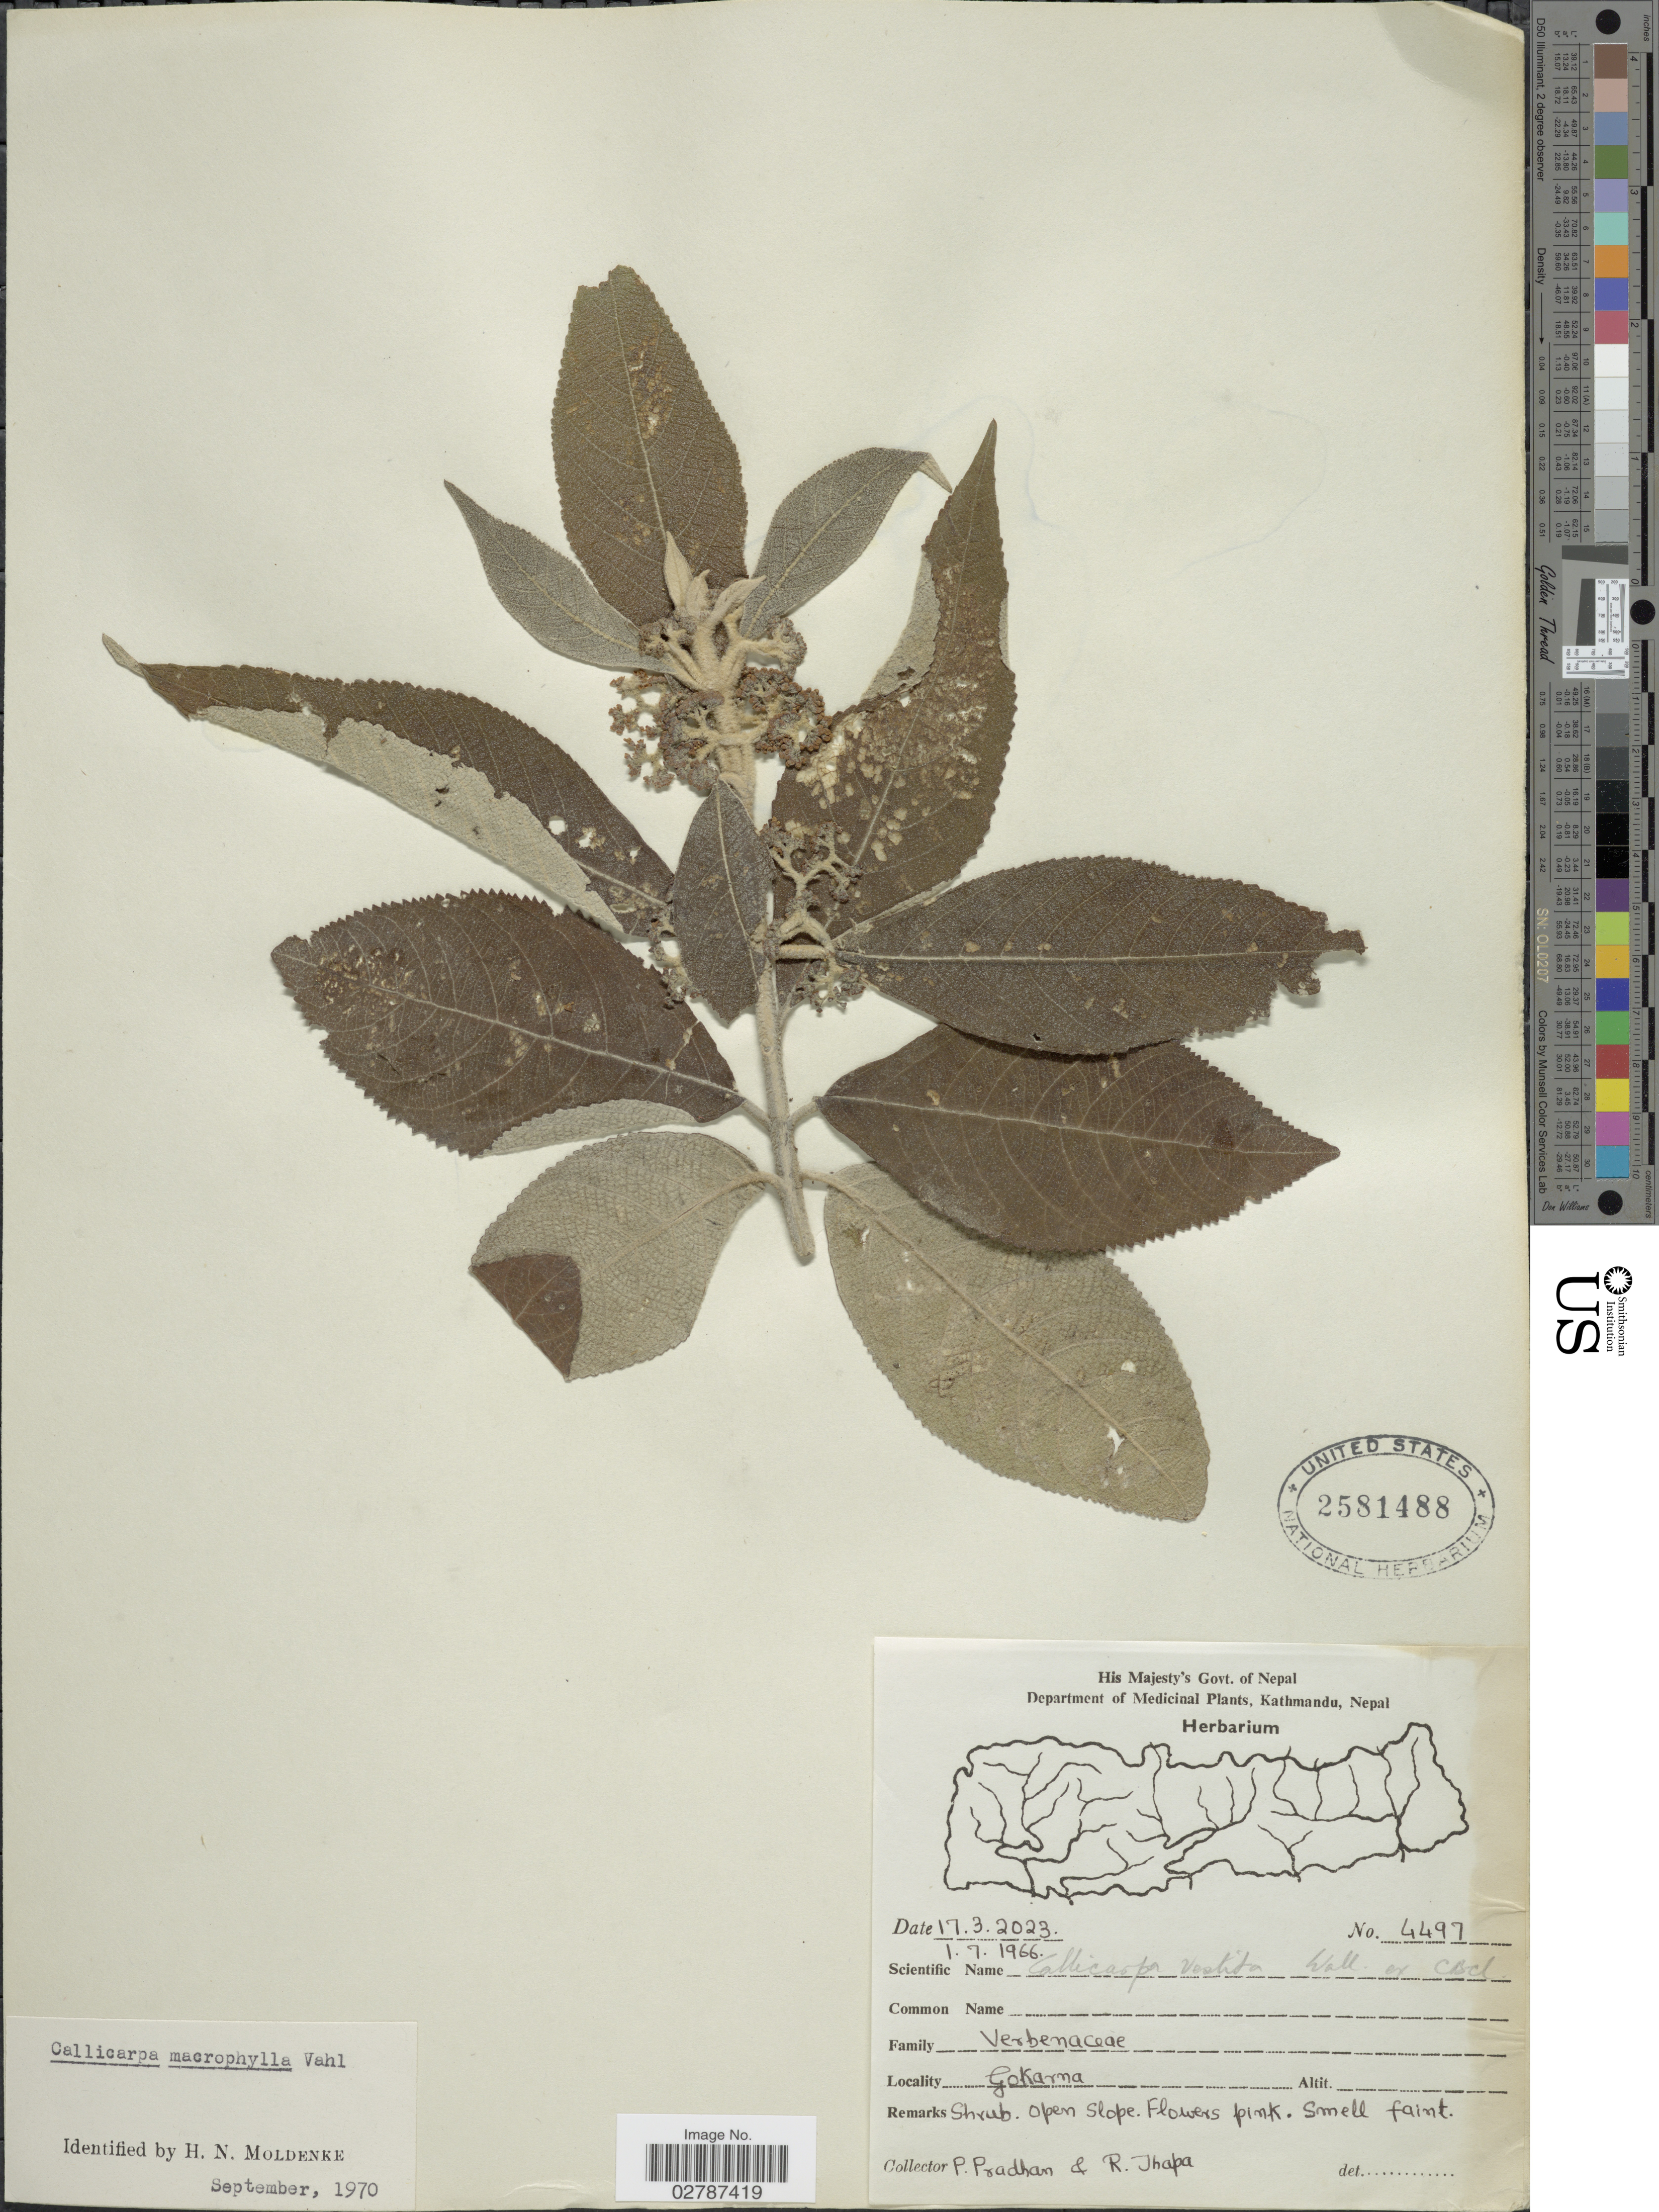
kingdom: Plantae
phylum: Tracheophyta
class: Magnoliopsida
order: Lamiales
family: Lamiaceae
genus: Callicarpa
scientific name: Callicarpa macrophylla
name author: Vahl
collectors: P. Pradhan & R. Thapa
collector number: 4497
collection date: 1966-07-01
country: Nepal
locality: Gokarna.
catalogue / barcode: US 2581488